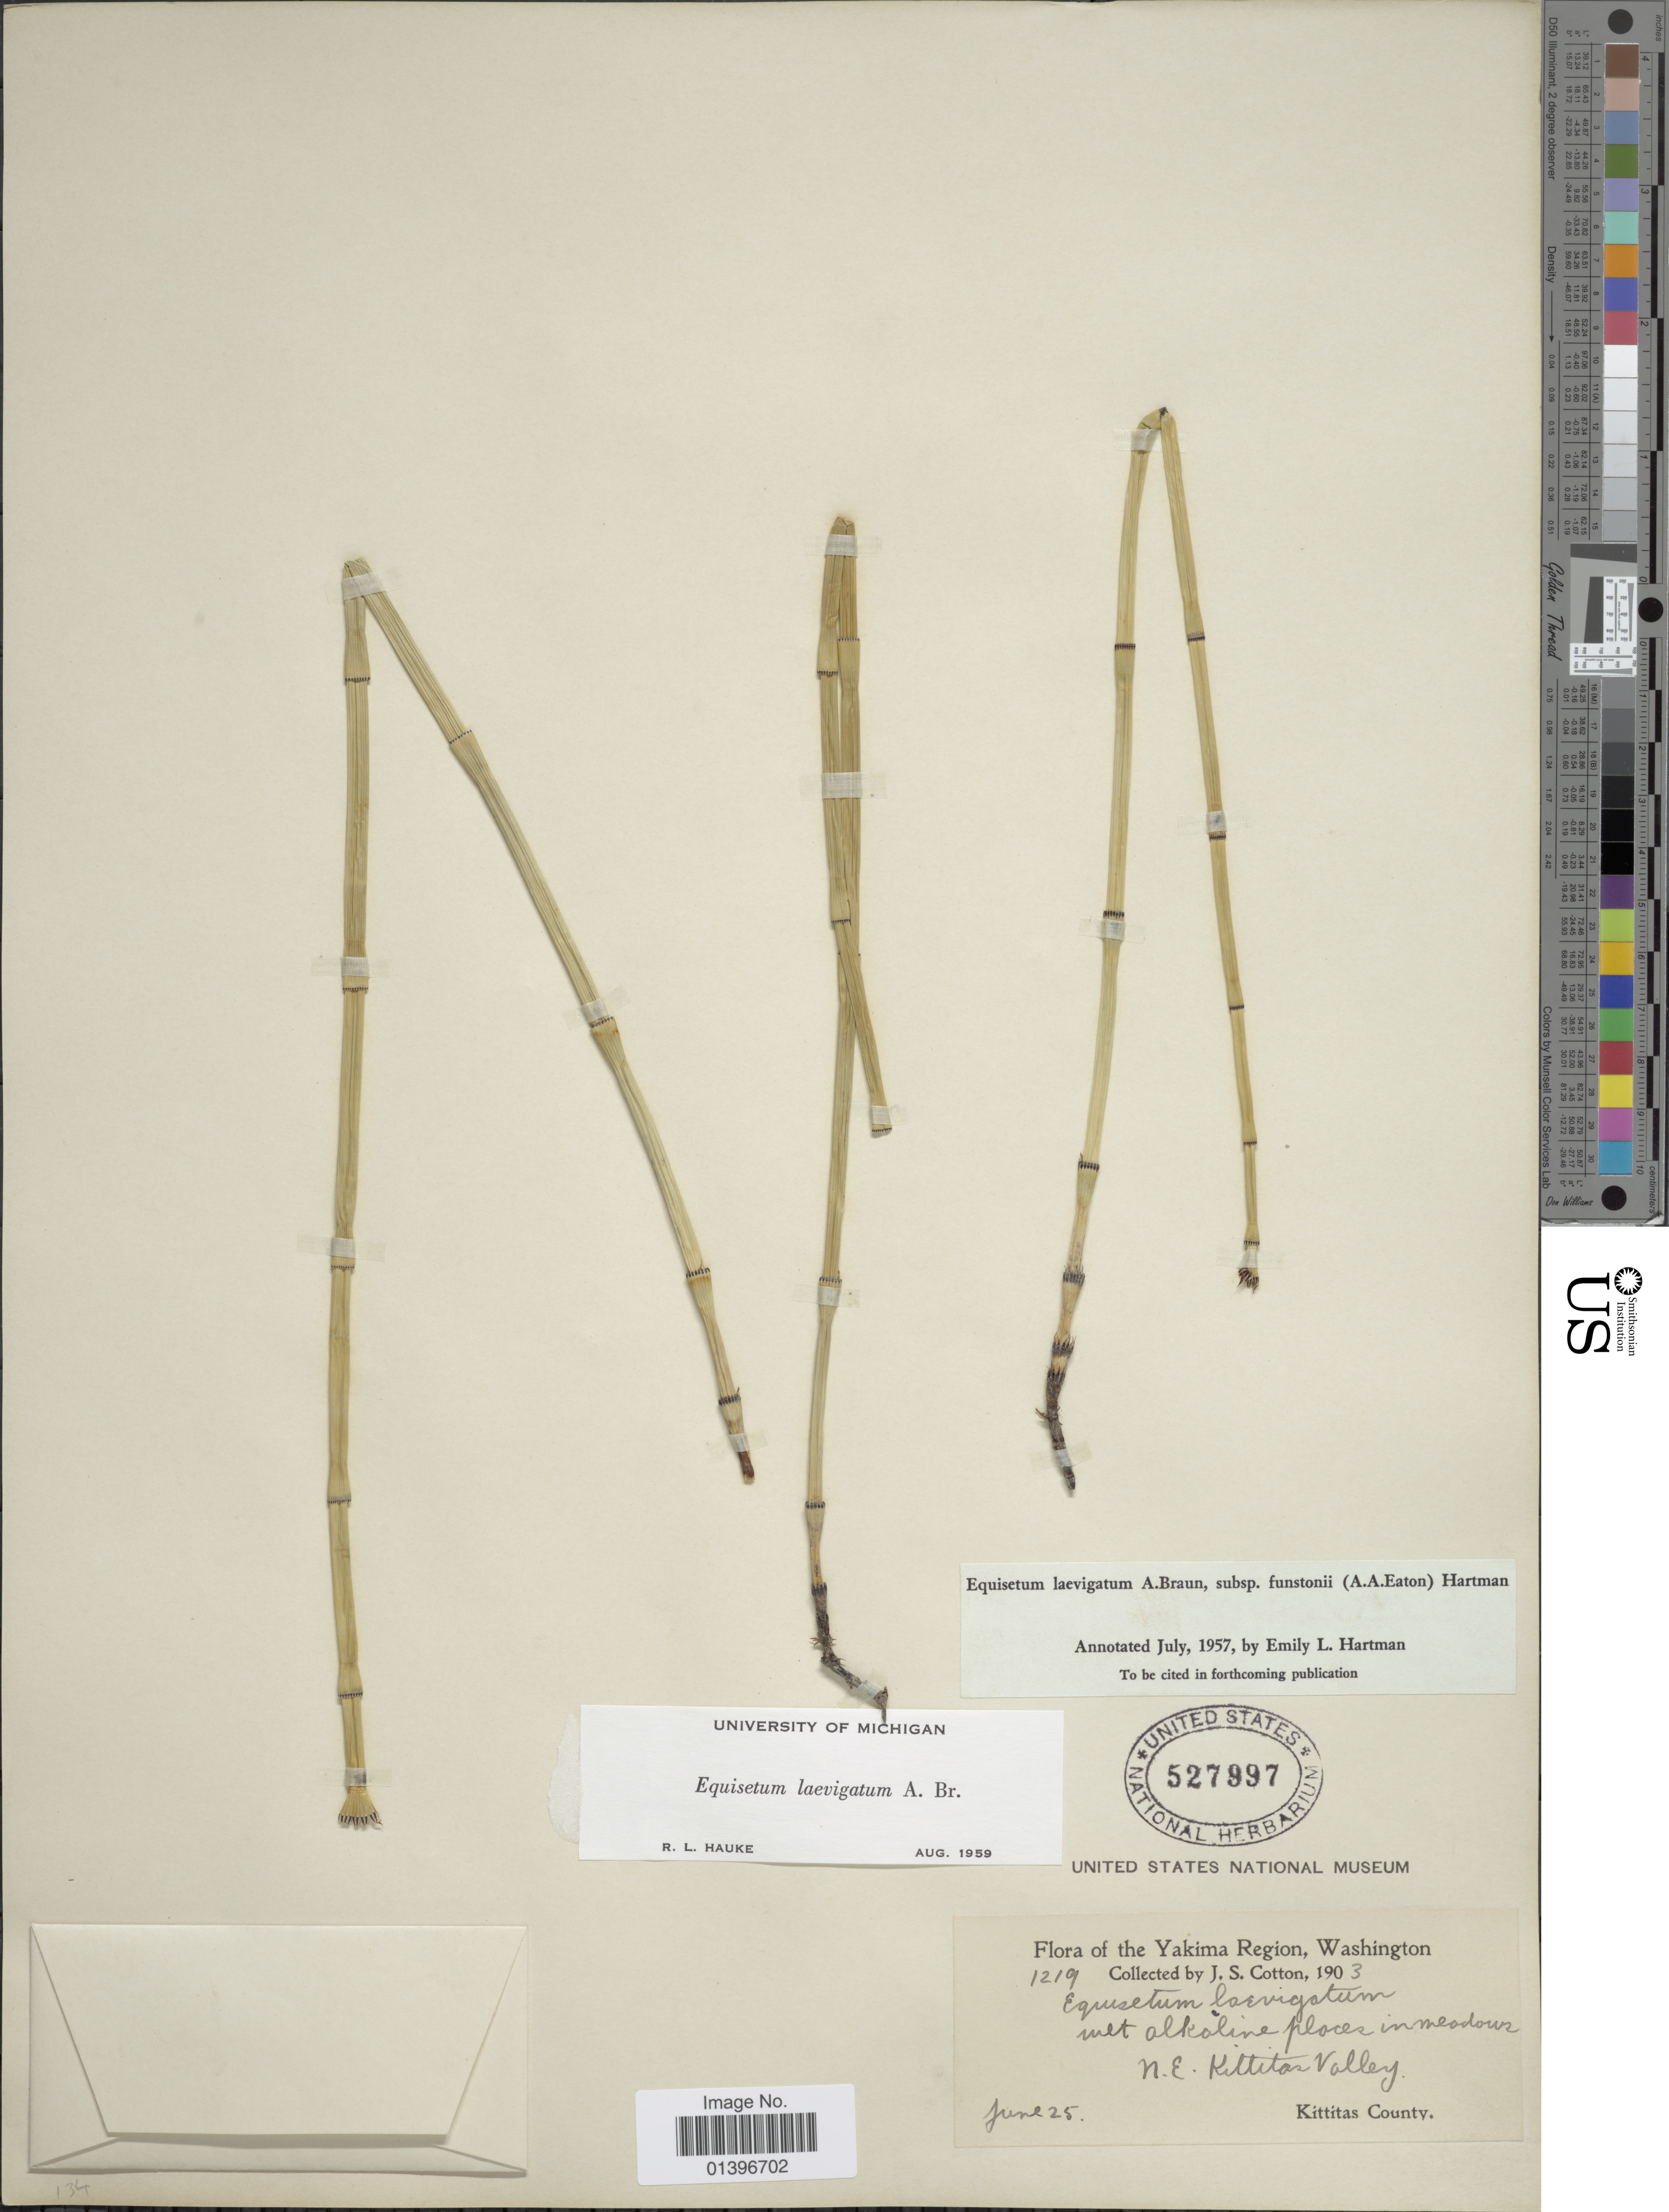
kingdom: Plantae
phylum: Tracheophyta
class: Polypodiopsida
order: Equisetales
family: Equisetaceae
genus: Equisetum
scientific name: Equisetum laevigatum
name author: A. Braun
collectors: J. S. Cotton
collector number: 1219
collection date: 1903-06-25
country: United States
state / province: Washington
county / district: Kittitas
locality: Yakima Region. N.E. Kittitas Valley, Kittitas County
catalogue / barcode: US 527997